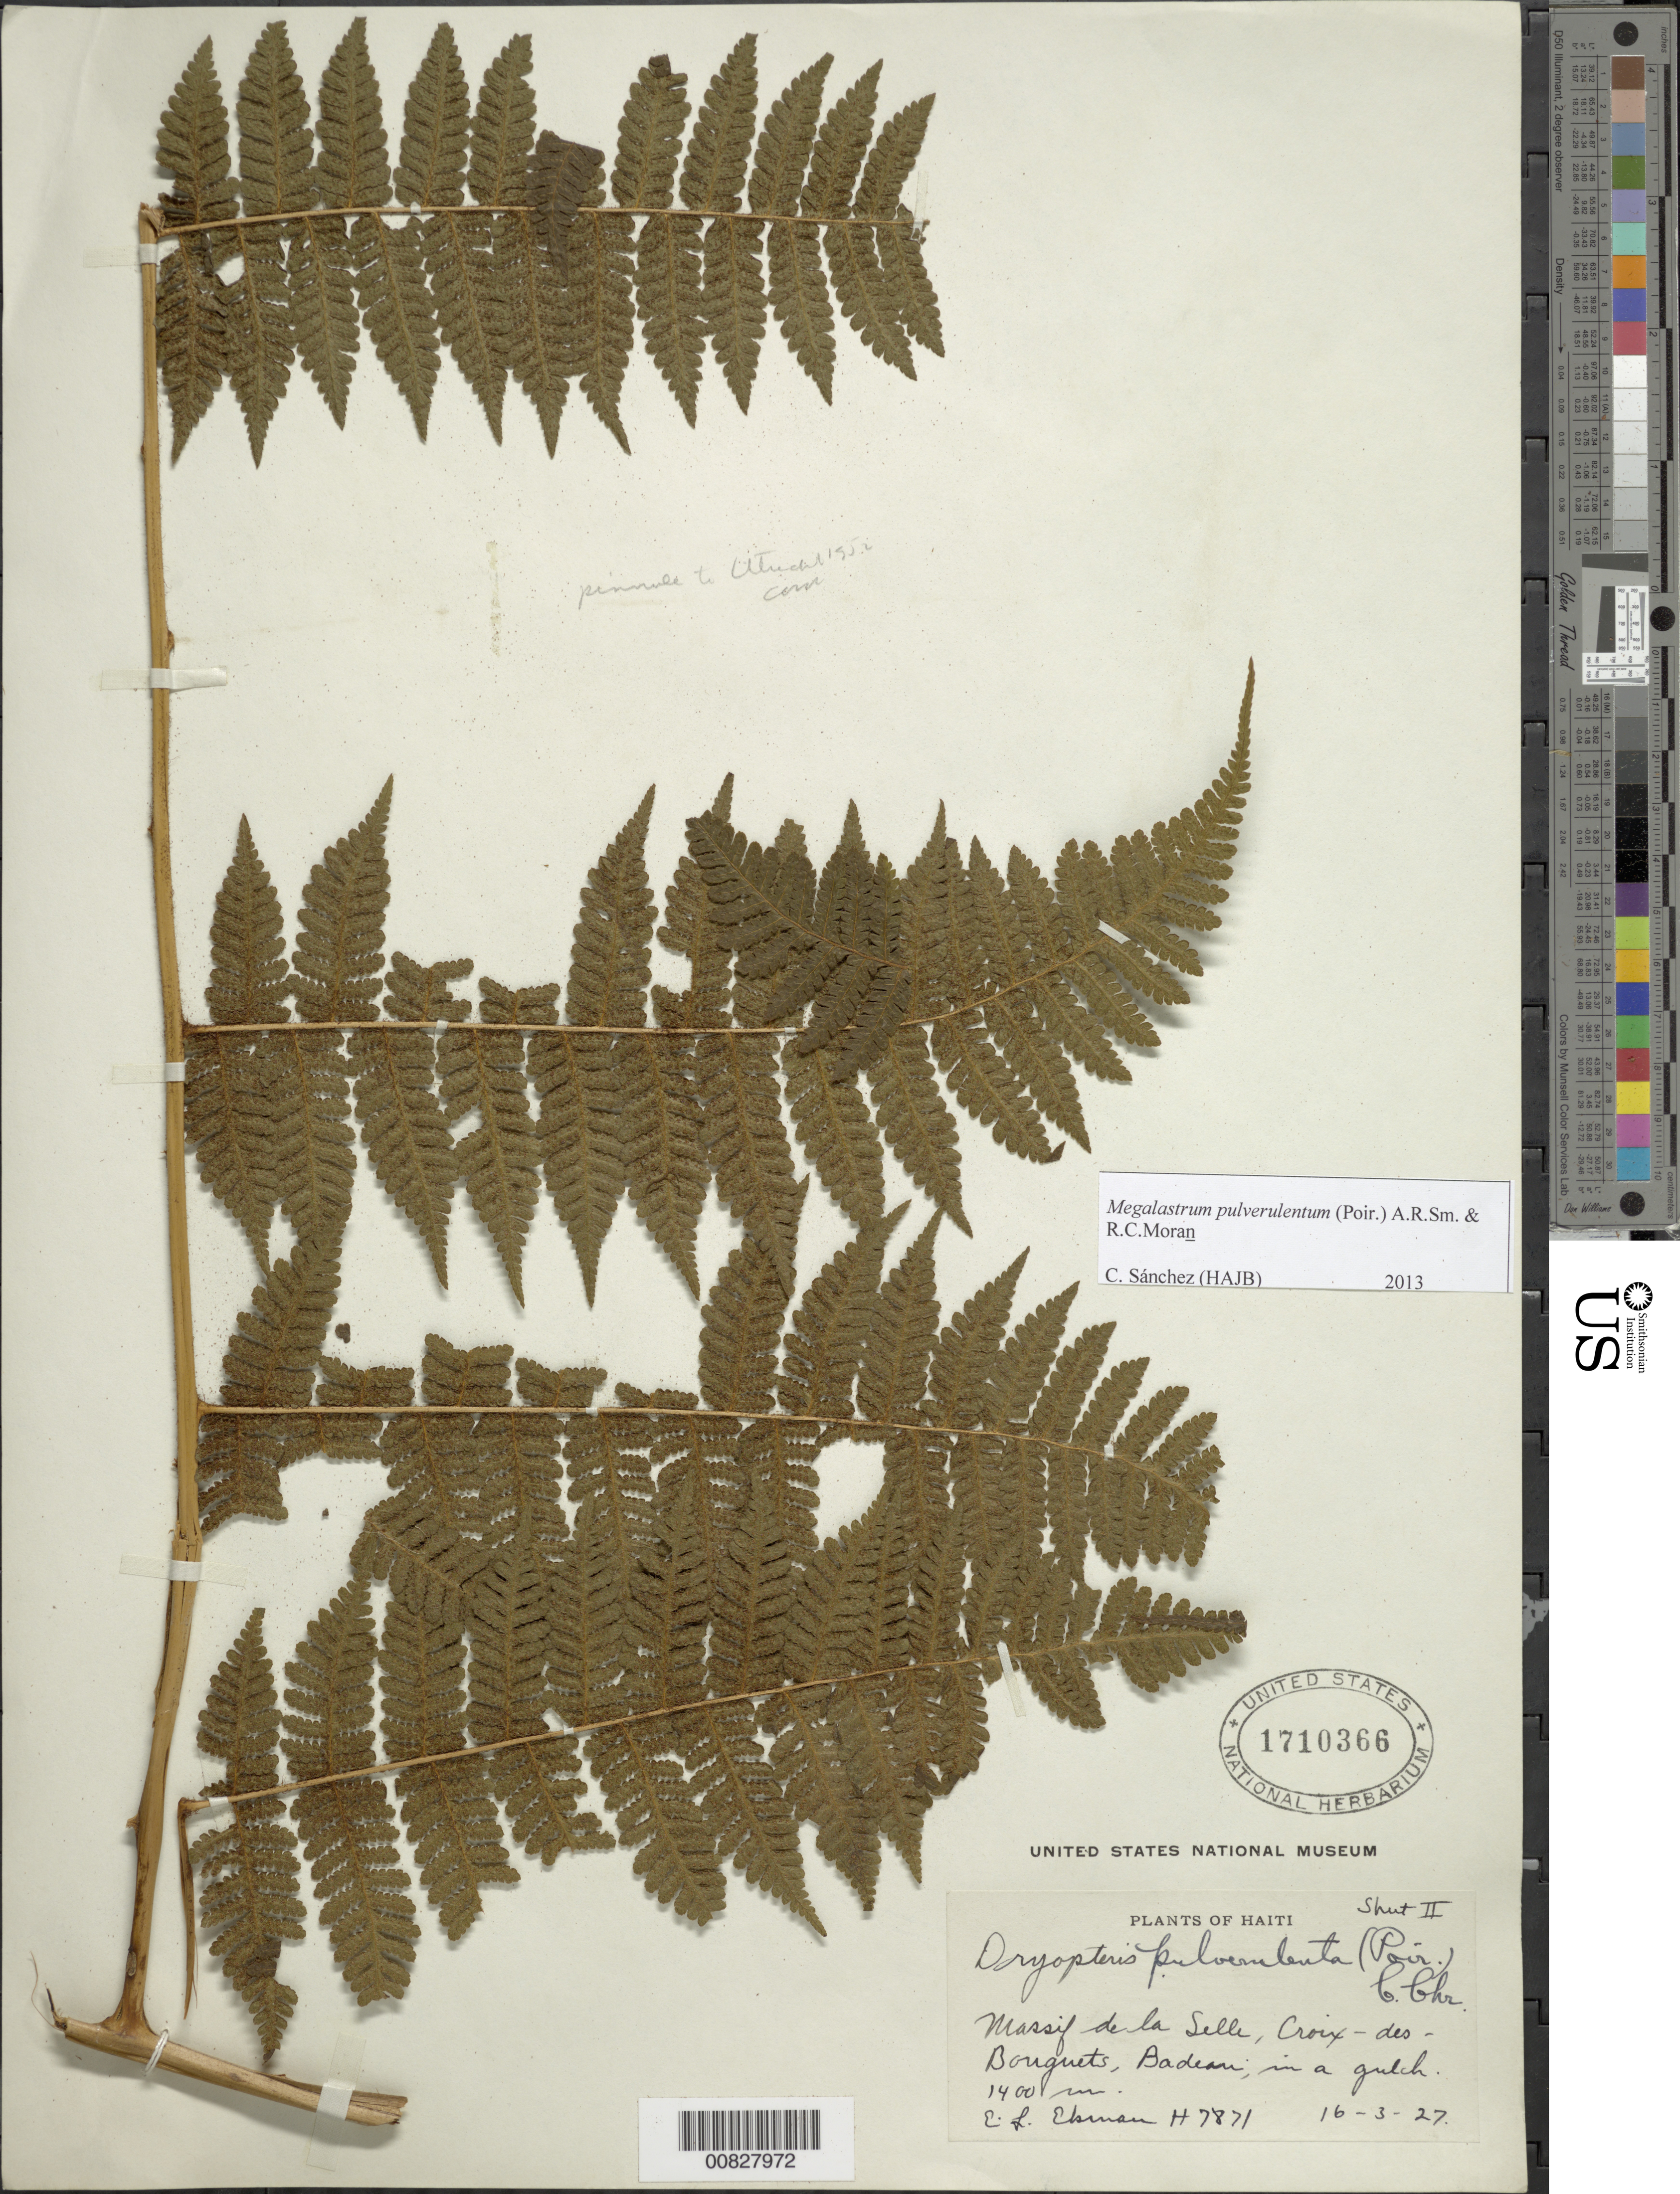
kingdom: Plantae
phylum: Tracheophyta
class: Polypodiopsida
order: Polypodiales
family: Dryopteridaceae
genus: Megalastrum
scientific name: Megalastrum pulverulentum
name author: (Poir.) A.R. Sm. & R.C. Moran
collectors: E. L. Ekman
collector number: H 7871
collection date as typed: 16 Mar 1927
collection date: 1927-03-16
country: Haiti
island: Hispaniola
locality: Massif de la Selle, Croix des Bouquets, Badeau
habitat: In a gulch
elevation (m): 1400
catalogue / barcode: US 1710366